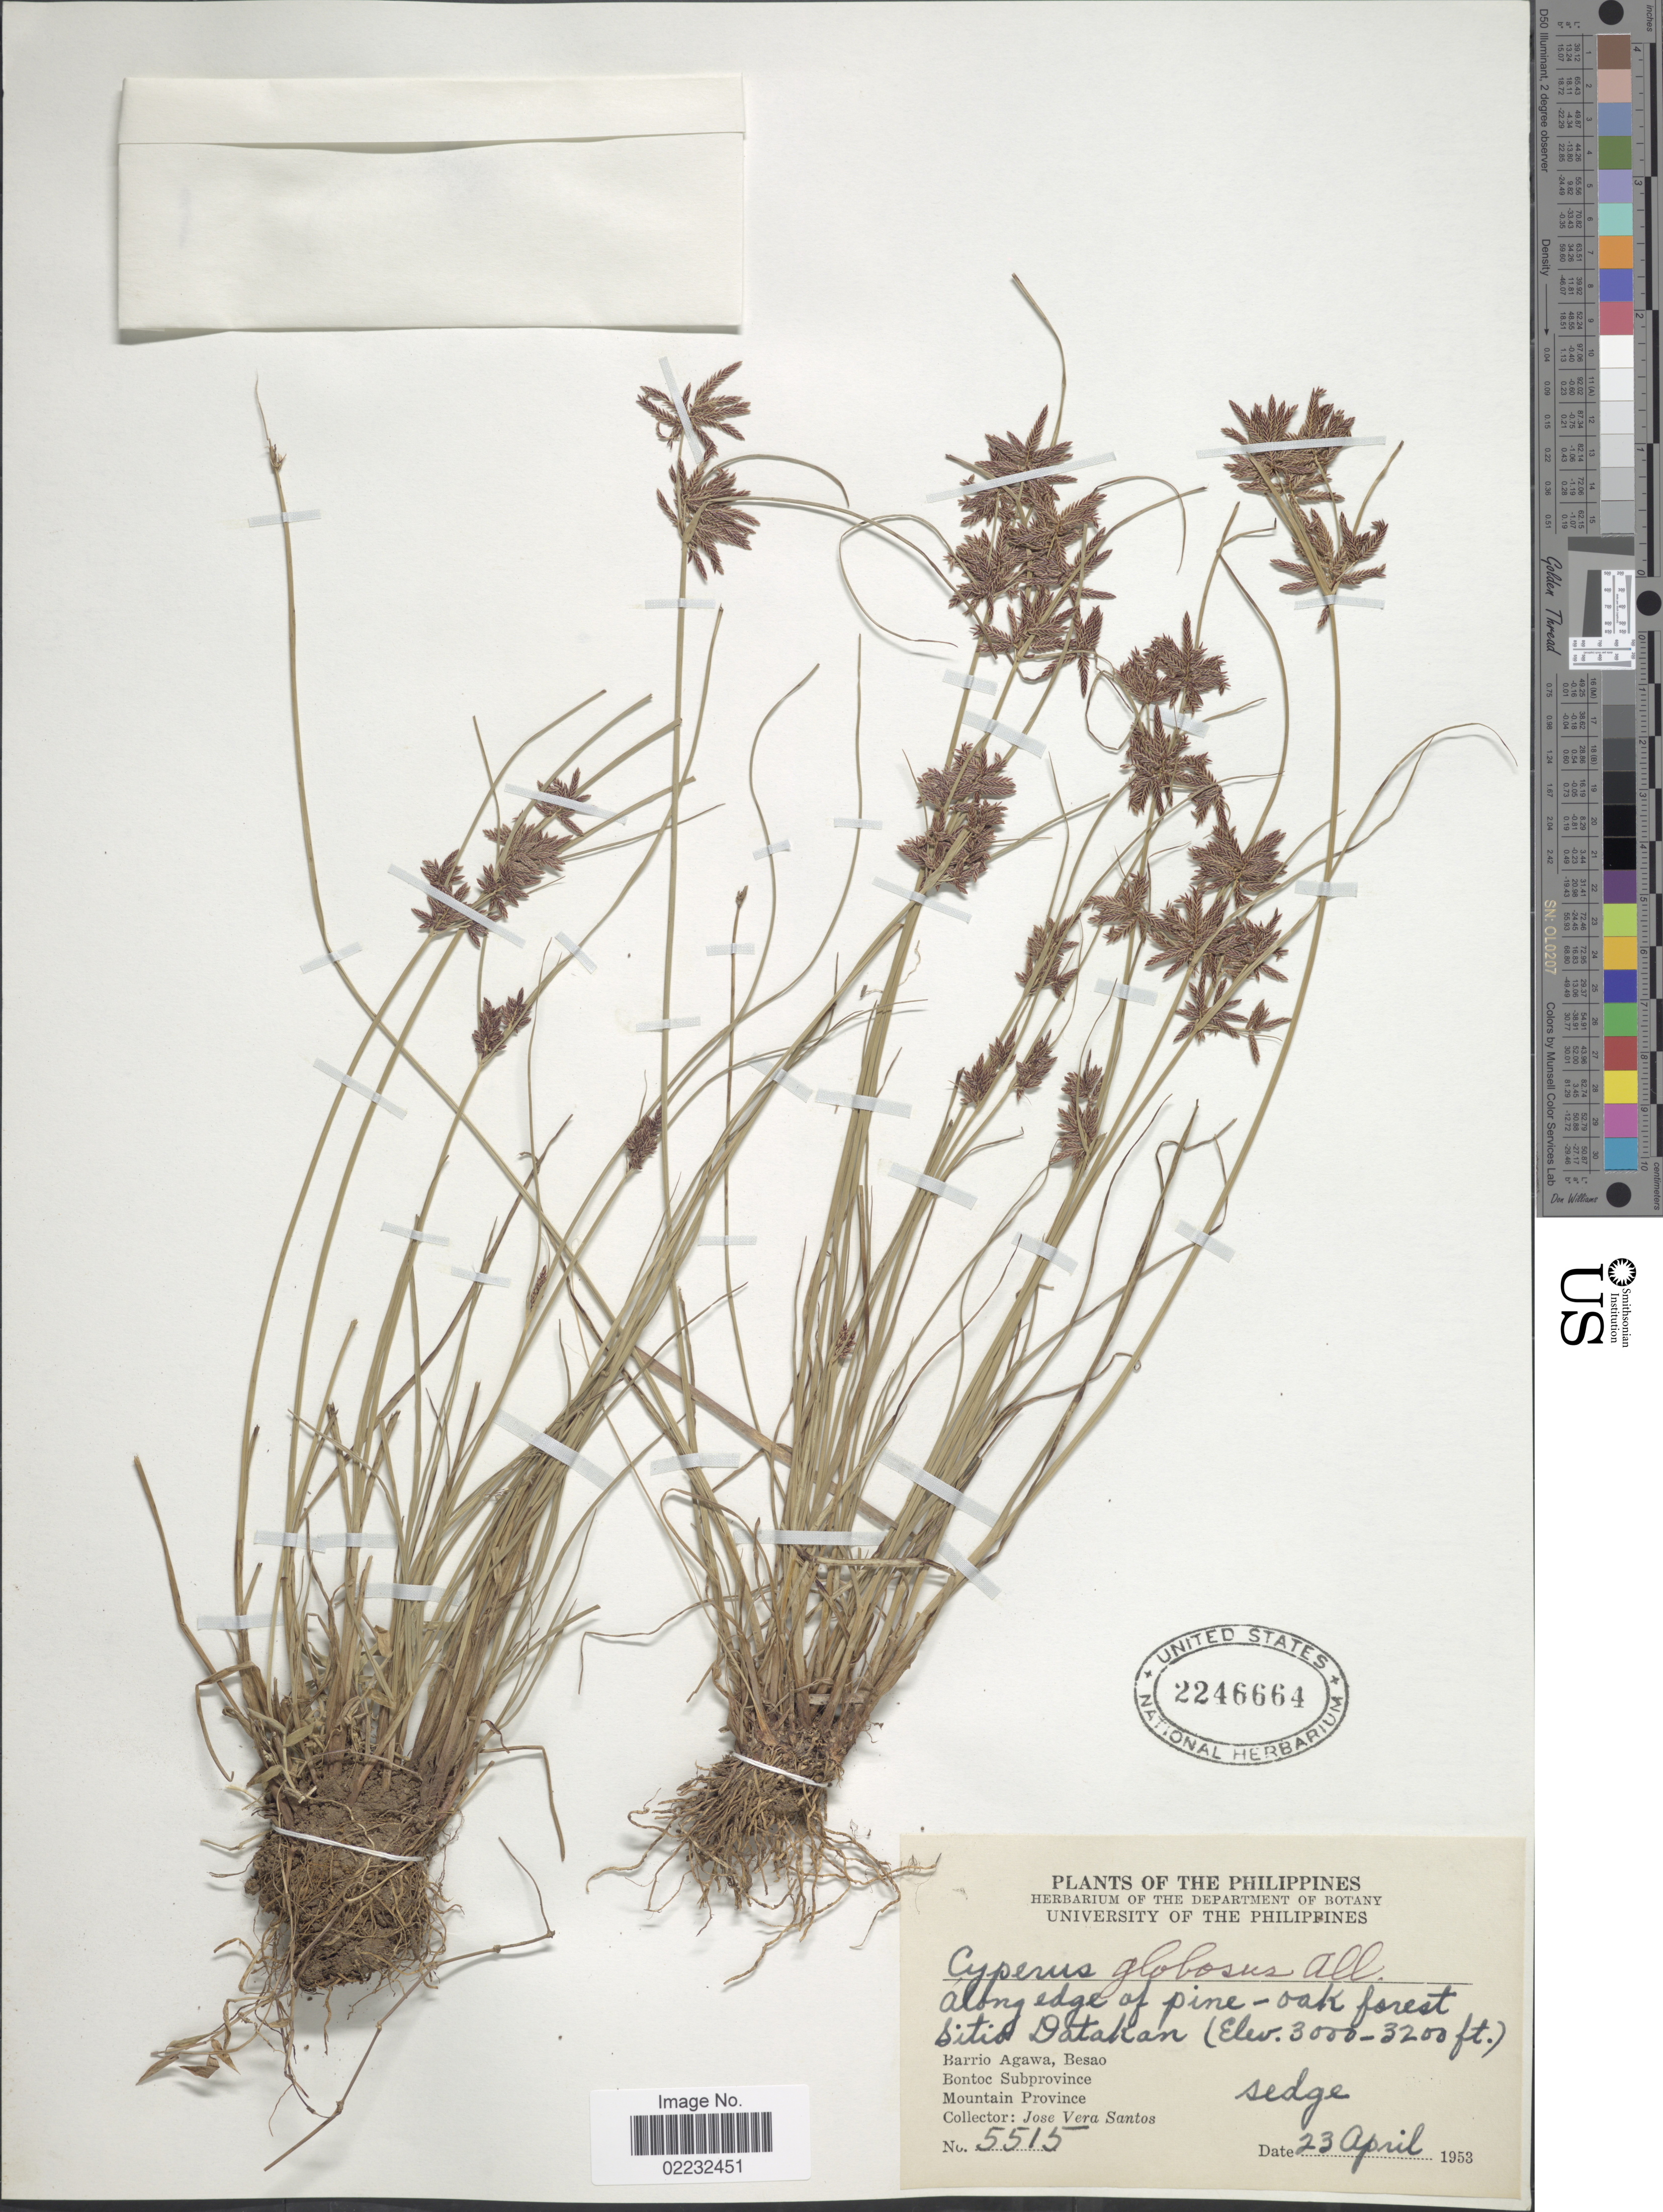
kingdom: Plantae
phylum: Tracheophyta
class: Liliopsida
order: Poales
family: Cyperaceae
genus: Cyperus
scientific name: Cyperus flavidus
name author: Retz.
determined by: Strong, Mark T., (BOT), Smithsonian Institution - National Museum of Natural History (UNITED STATES)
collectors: J. V. Santos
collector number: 5515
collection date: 1953-04-23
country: Philippines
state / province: Cordillera (Administrative Region)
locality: Sitio Datakan, Barrio Agawa, Besao. Bontoc Subprovince. Mountain Province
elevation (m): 914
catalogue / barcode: US 2246664